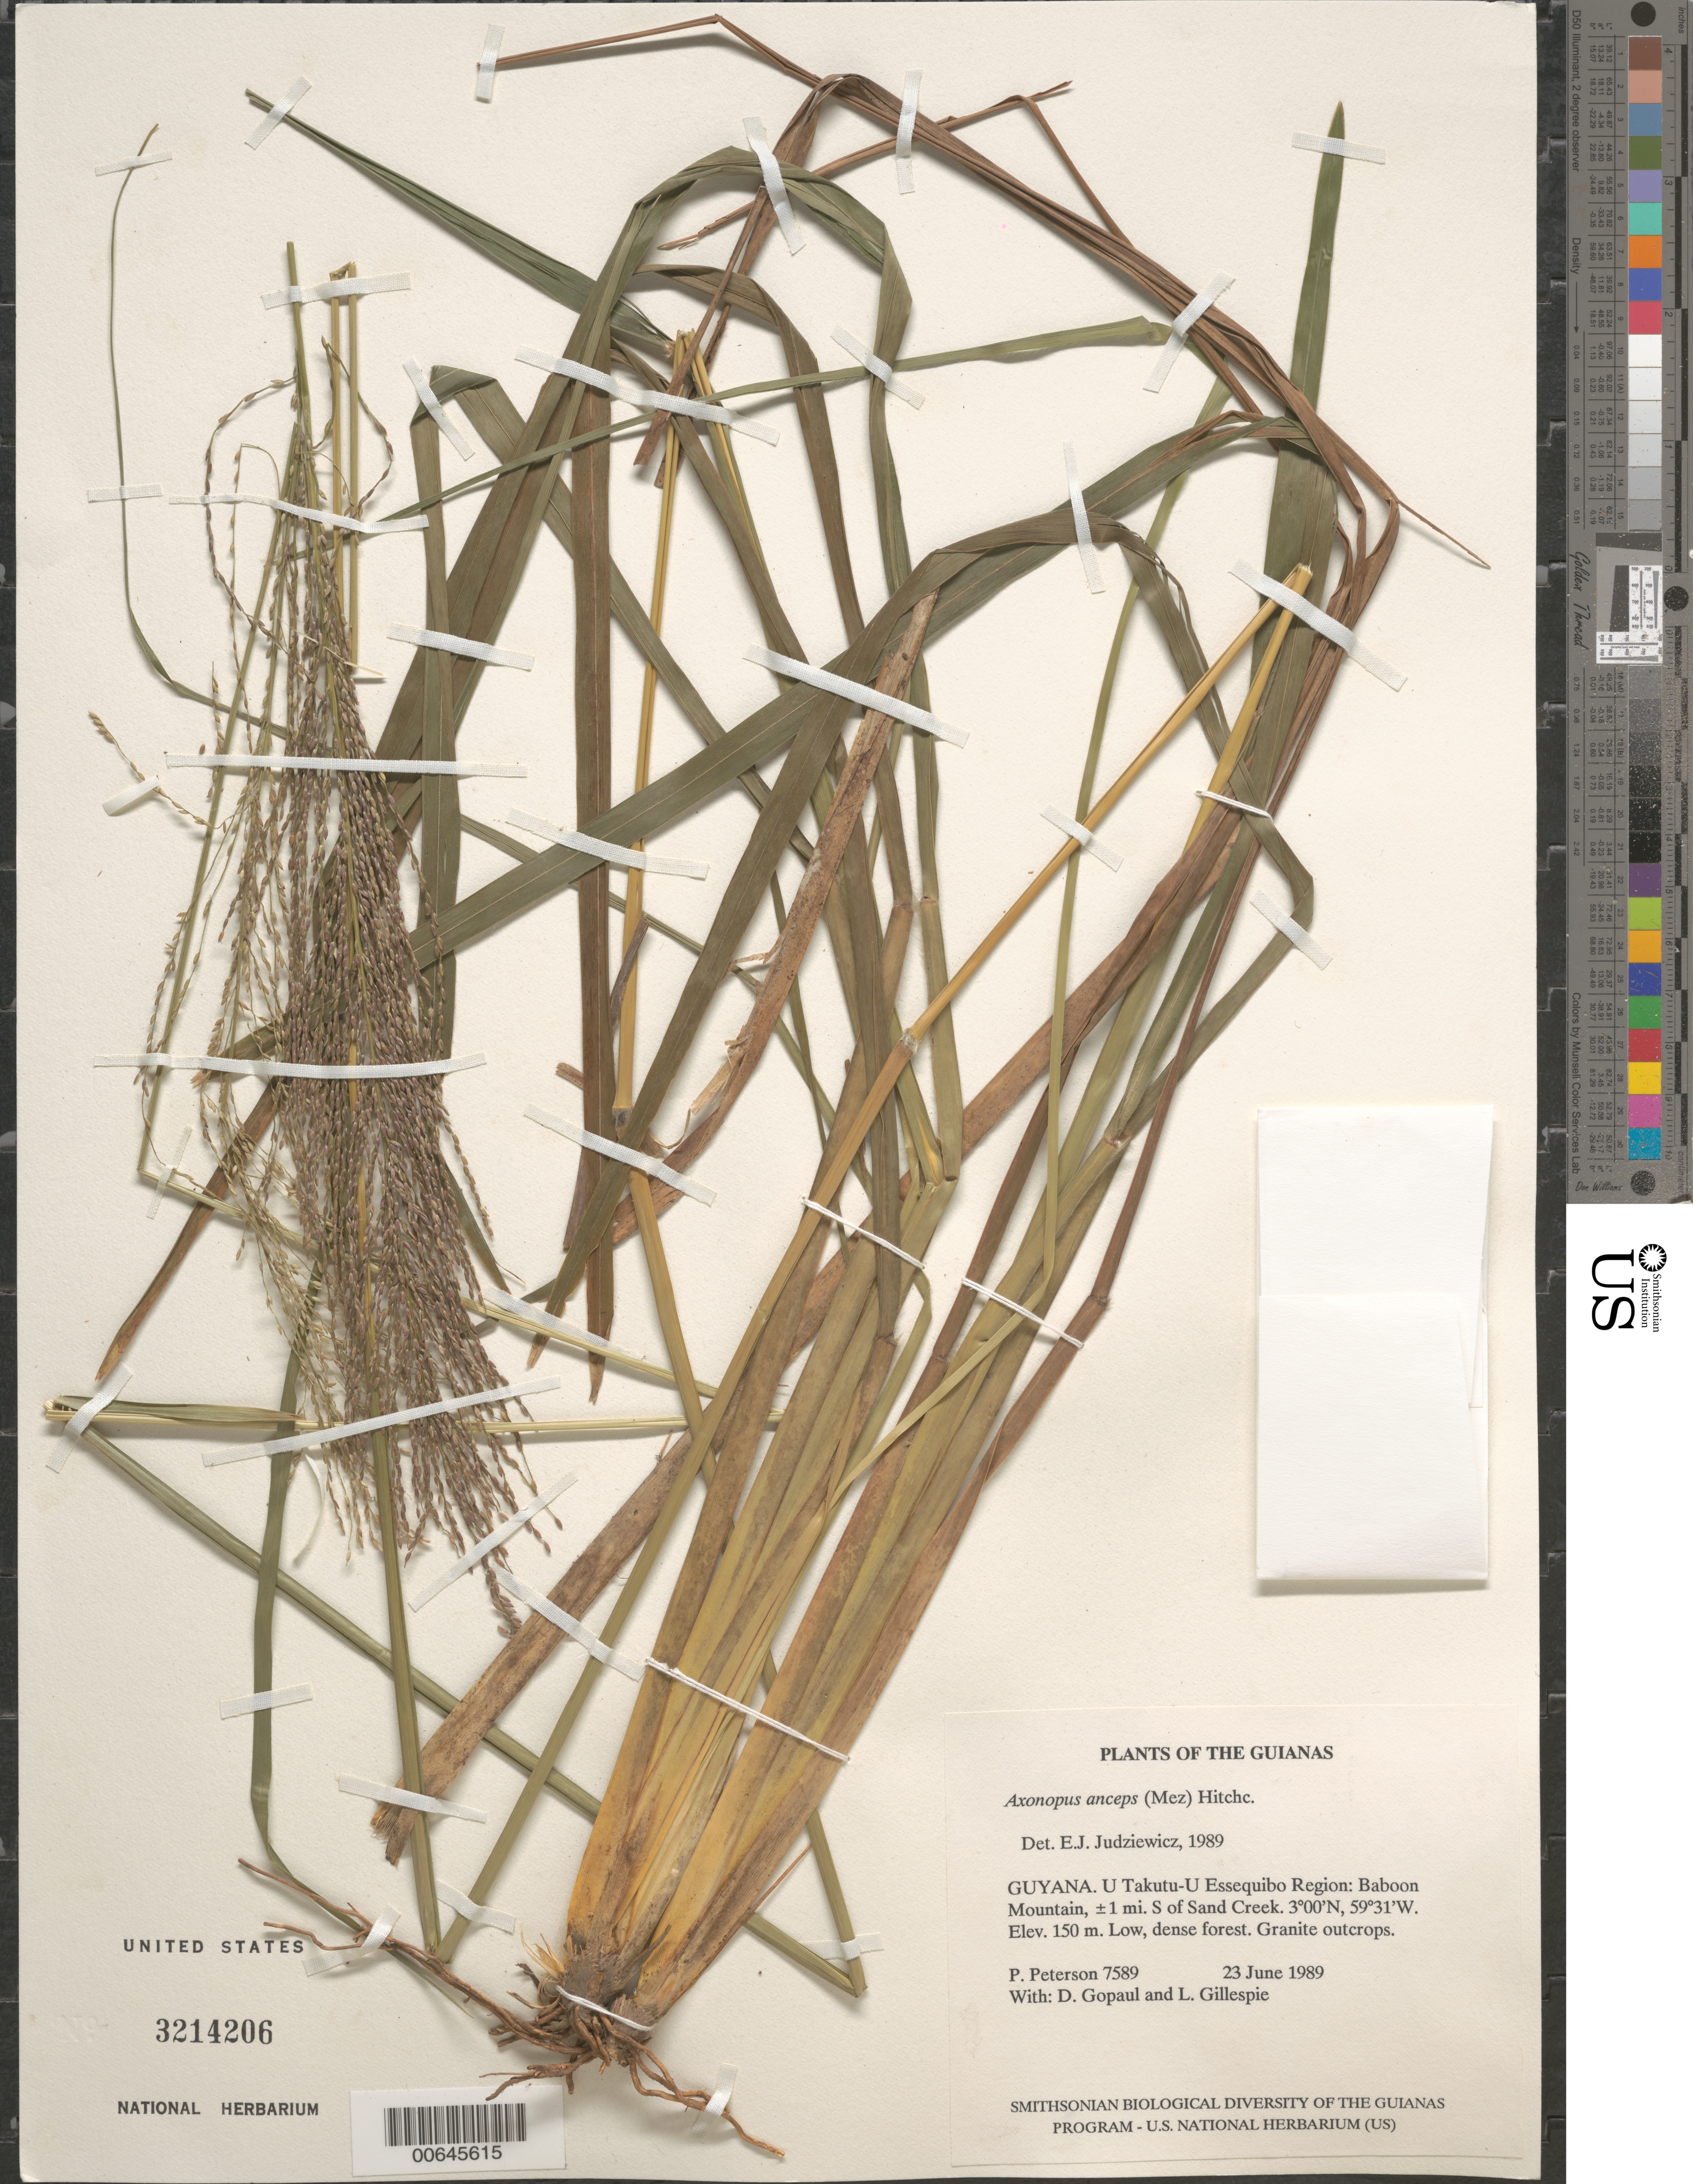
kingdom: Plantae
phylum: Tracheophyta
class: Liliopsida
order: Poales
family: Poaceae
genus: Axonopus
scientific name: Axonopus anceps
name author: (Mez) Hitchc.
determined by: Judziewicz, E. J.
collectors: P. M. Peterson, D. Gopaul & L. J. Gillespie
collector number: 7589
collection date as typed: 23 June 1989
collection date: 1989-06-23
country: Guyana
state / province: U. Takutu-U. Essequibo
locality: Baboon Mountain, ±1 mi. S of Sand Creek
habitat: Low, dense forest. Granite outcrops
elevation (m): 150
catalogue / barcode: US 3214206